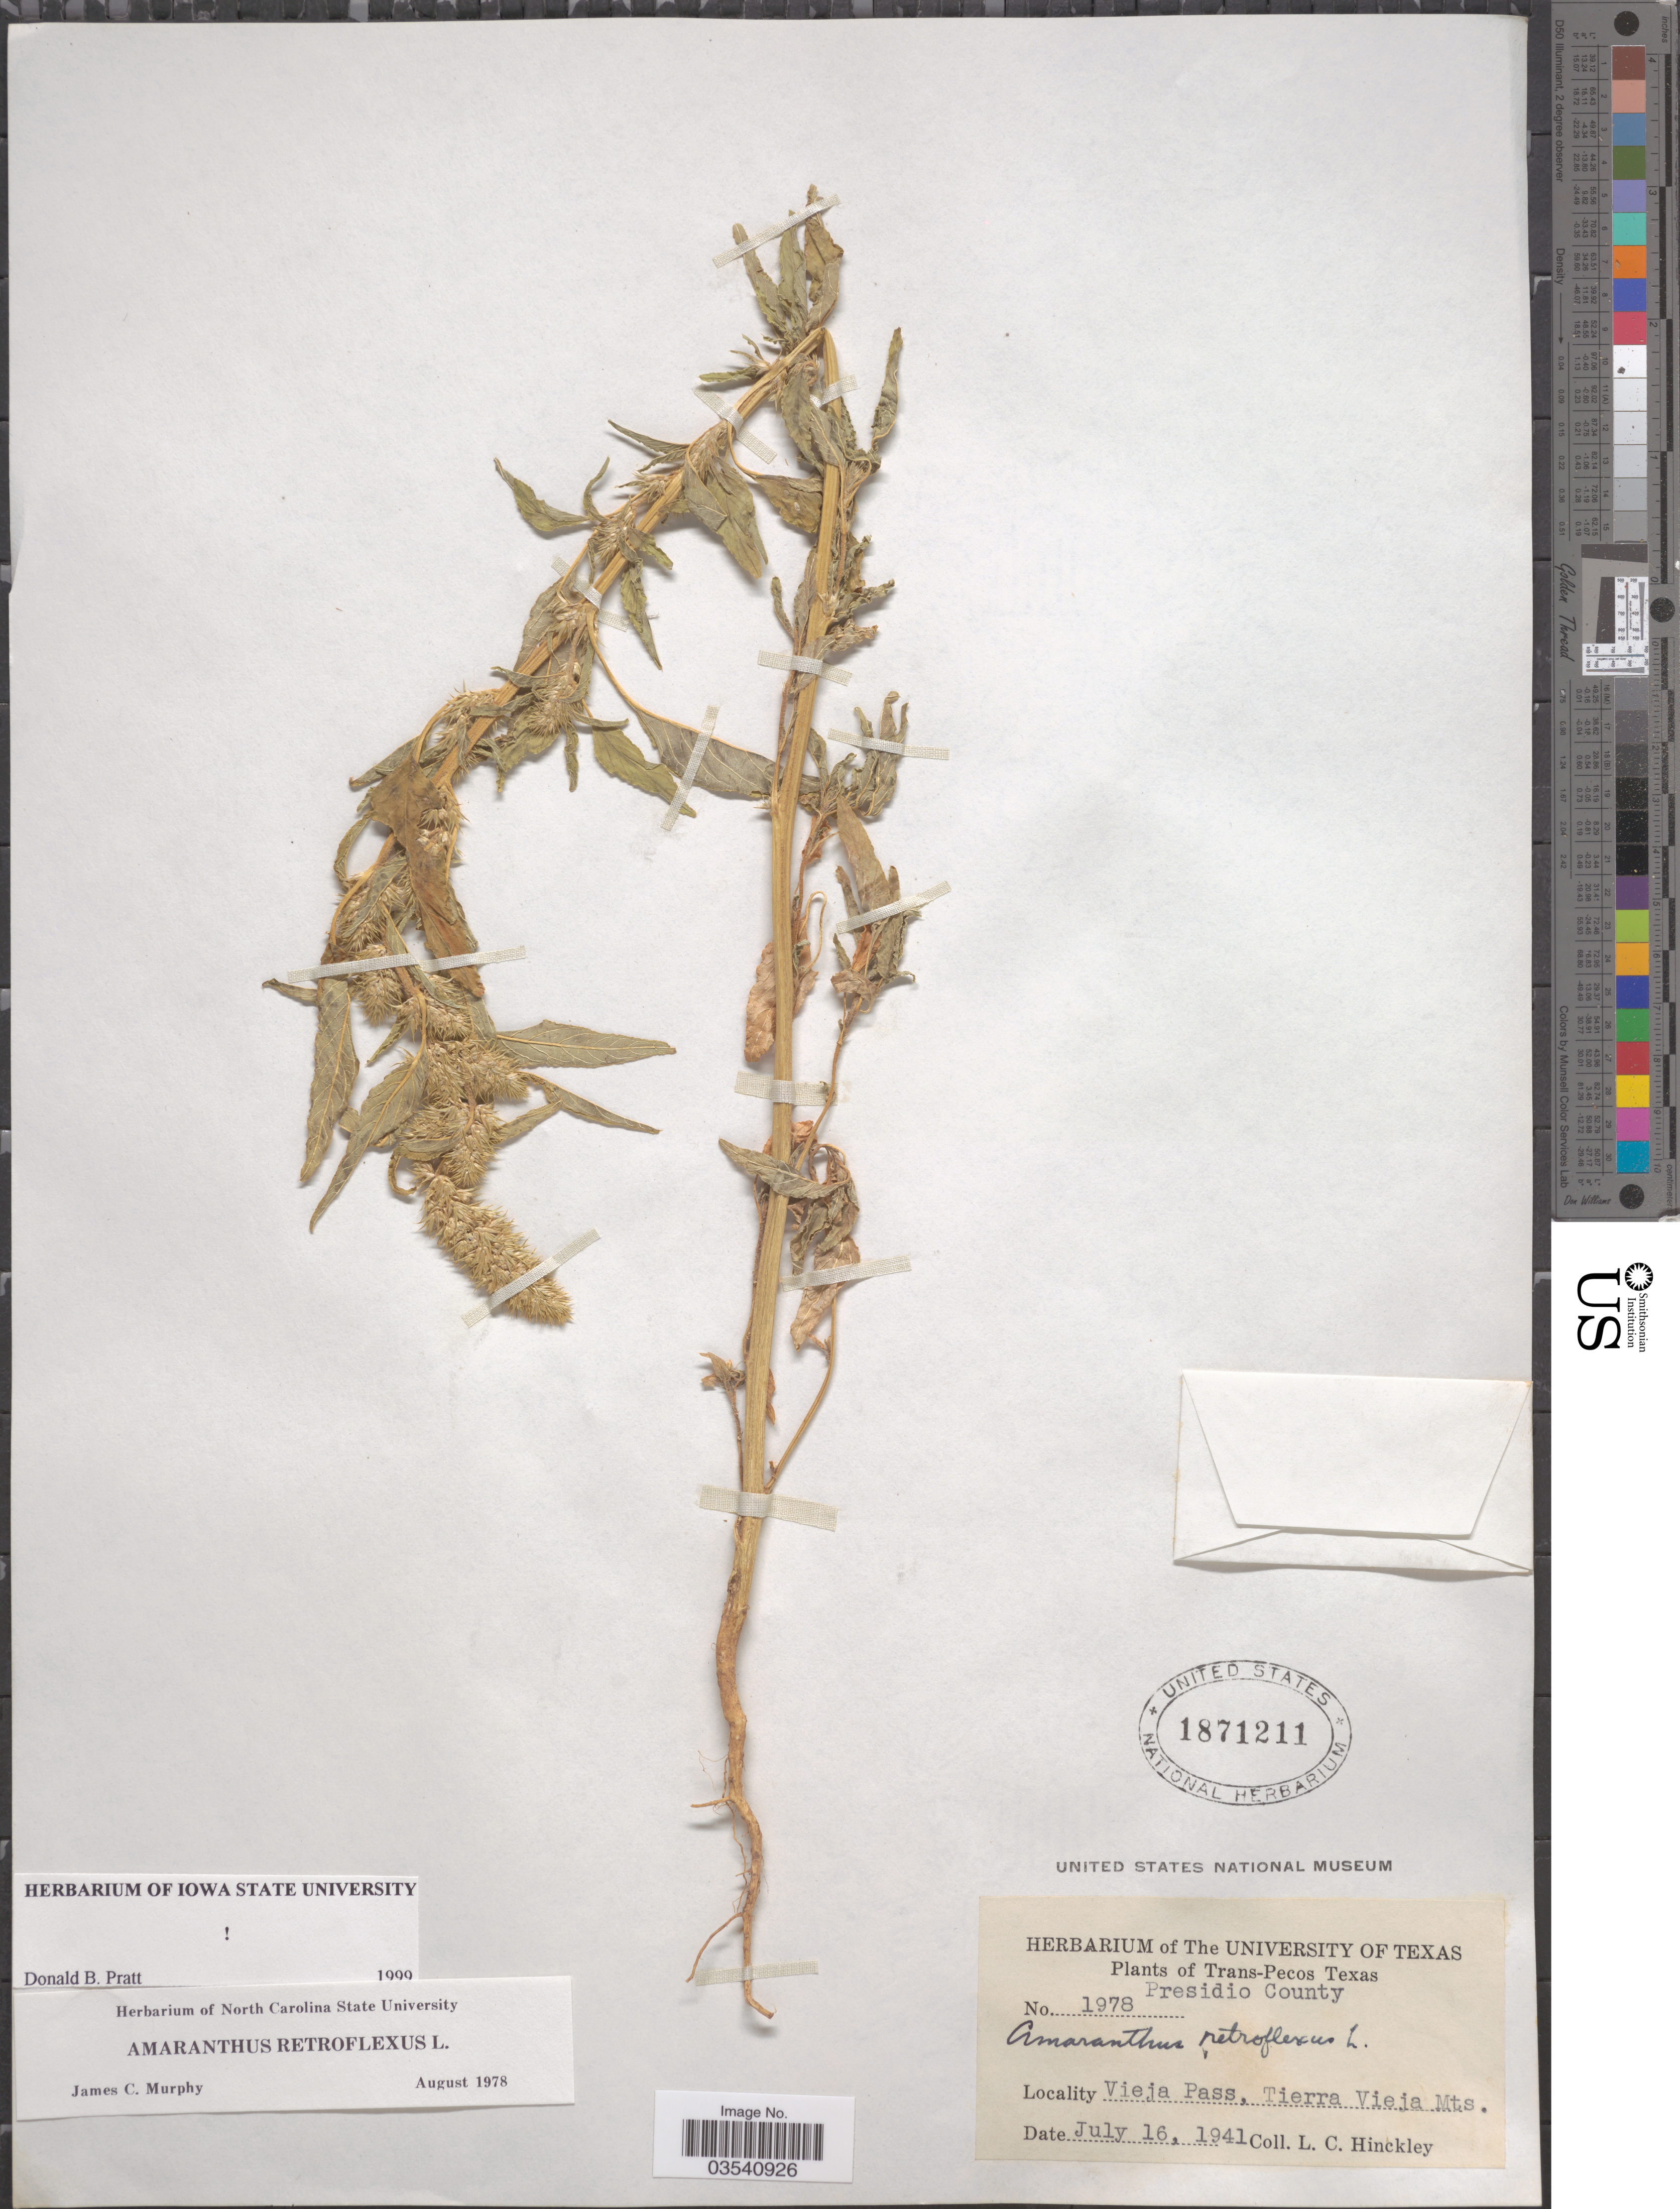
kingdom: Plantae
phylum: Tracheophyta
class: Magnoliopsida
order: Caryophyllales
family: Amaranthaceae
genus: Amaranthus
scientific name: Amaranthus retroflexus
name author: L.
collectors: L. Hinckley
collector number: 1978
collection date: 1941-07-16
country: United States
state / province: Texas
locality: Trans-Pecos. Presidio County. Vieja Pass, Tierra Vieja Mts.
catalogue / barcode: US 1871211